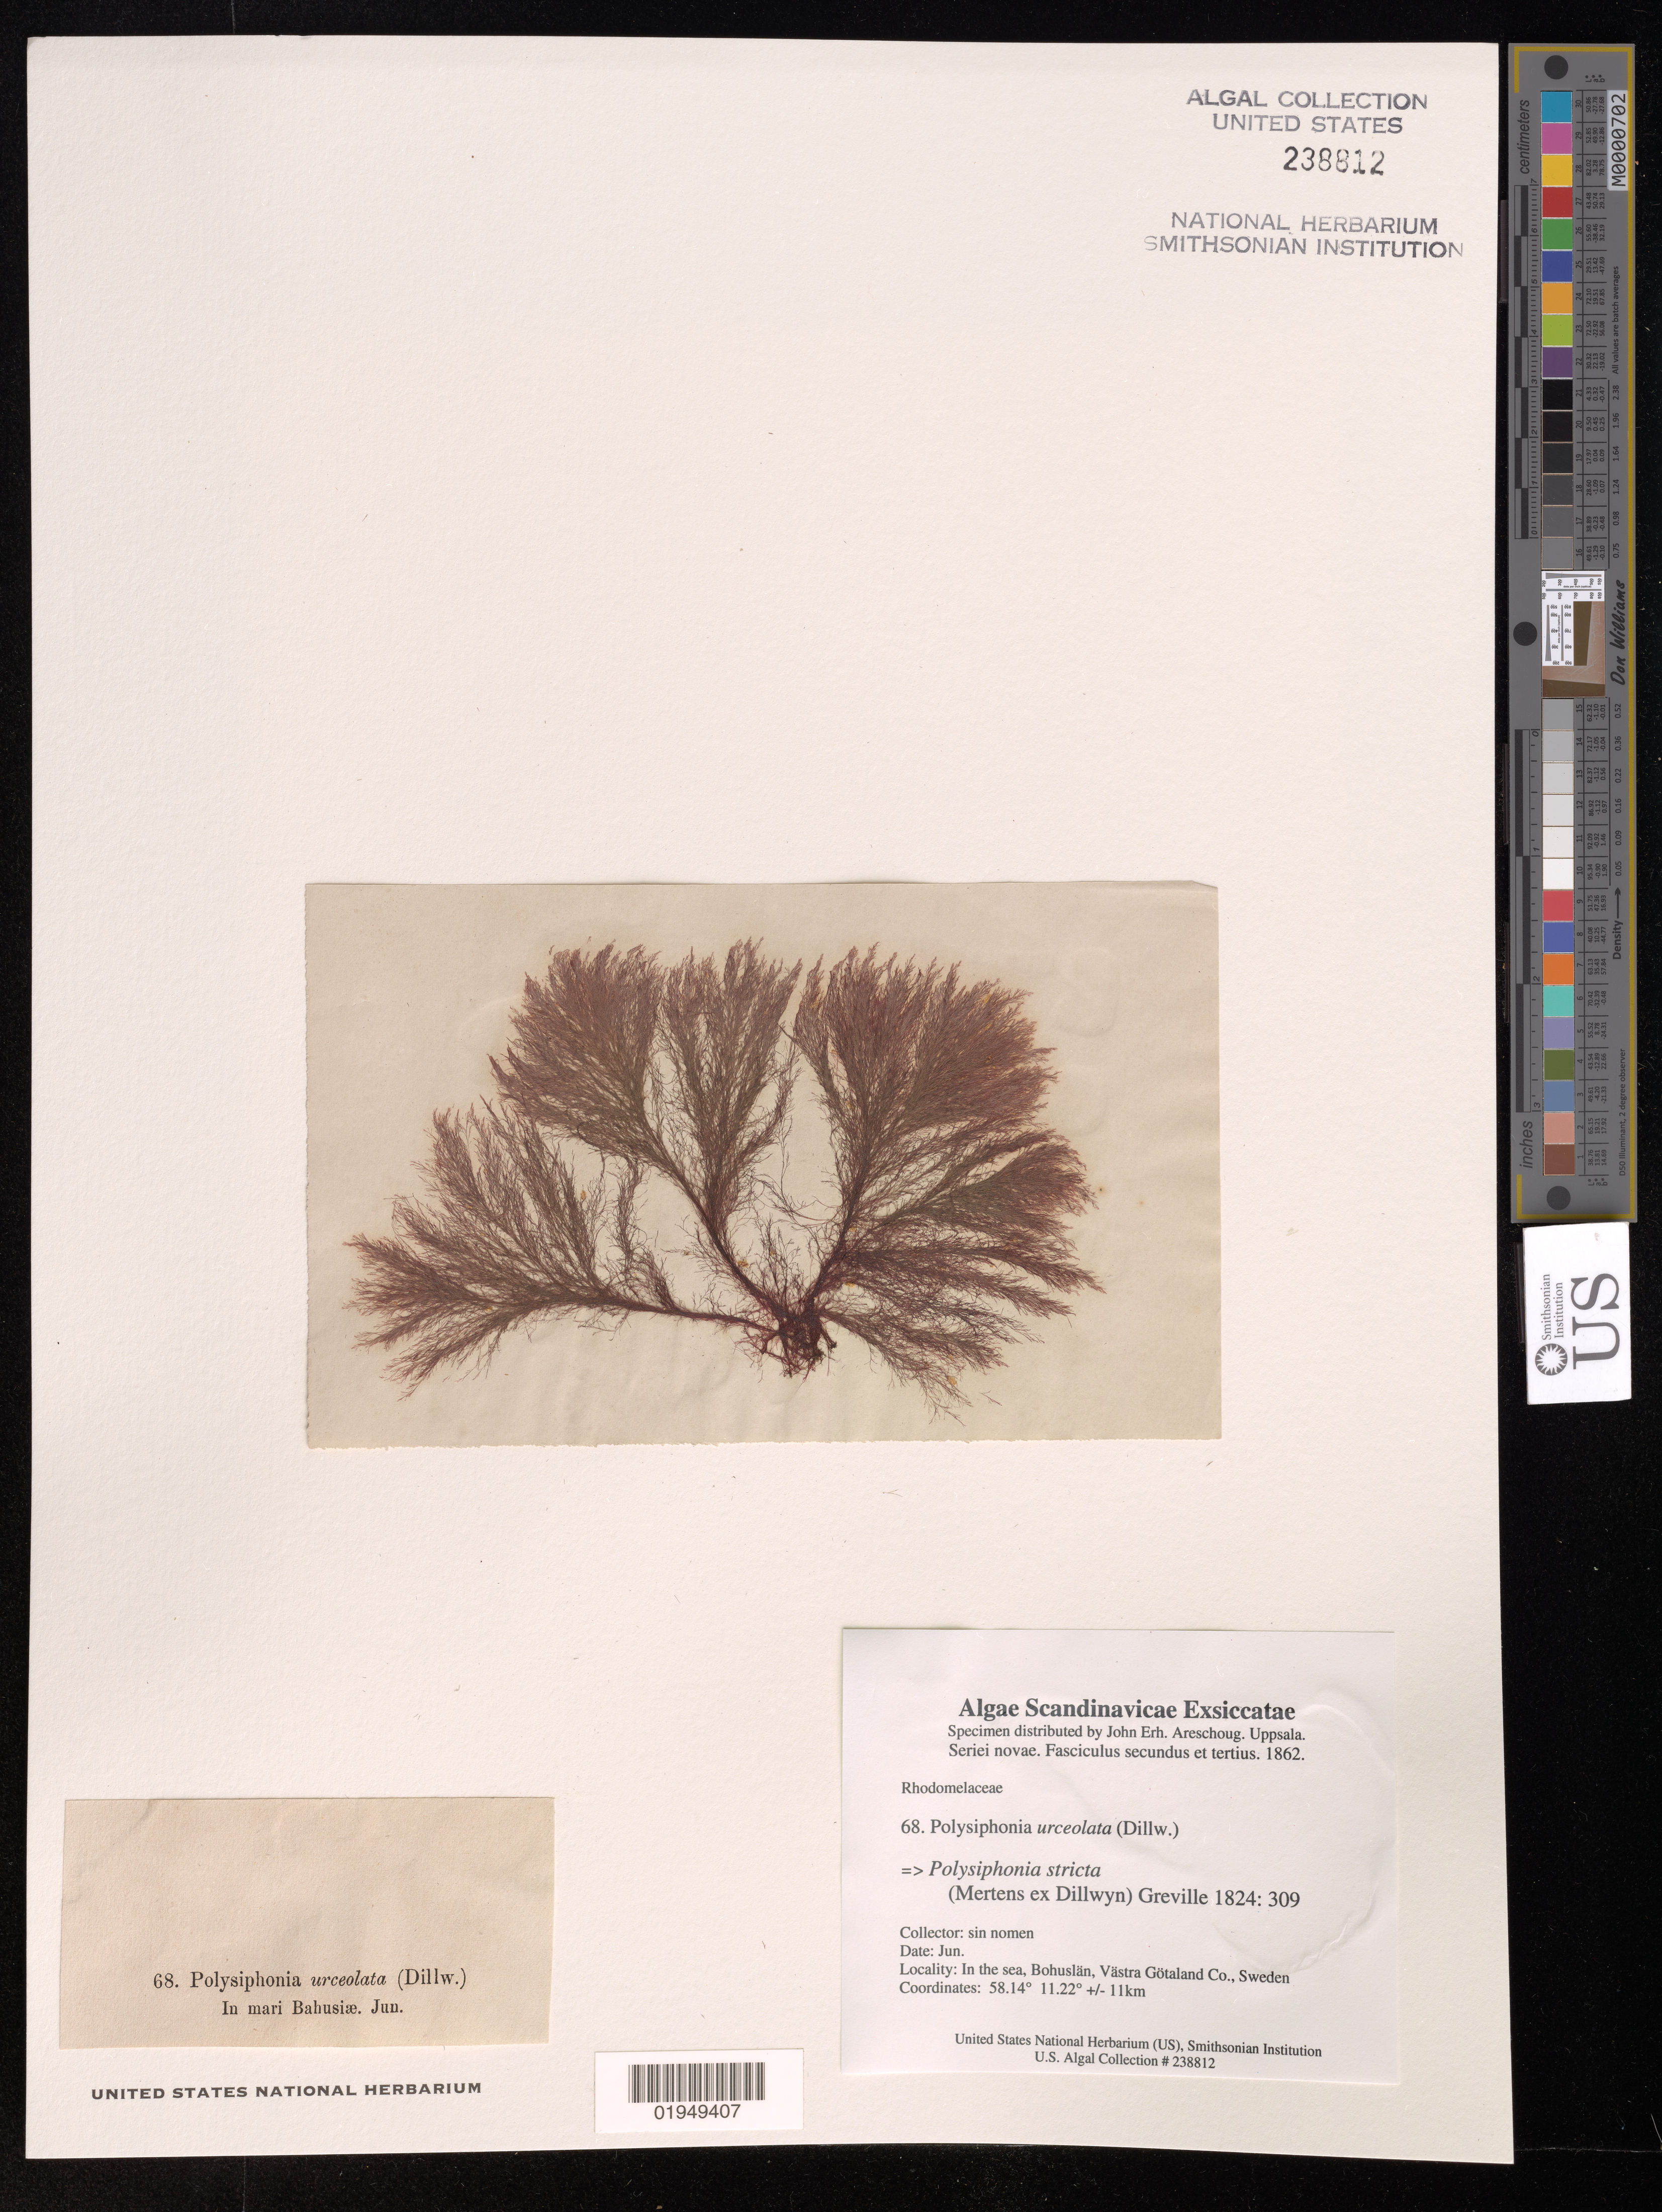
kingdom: Plantae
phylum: Rhodophyta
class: Florideophyceae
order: Ceramiales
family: Rhodomelaceae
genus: Polysiphonia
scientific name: Polysiphonia stricta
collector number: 68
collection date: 1862-06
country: Sweden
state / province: Västra Götaland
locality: In sea, Bohuslan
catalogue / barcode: US 238812